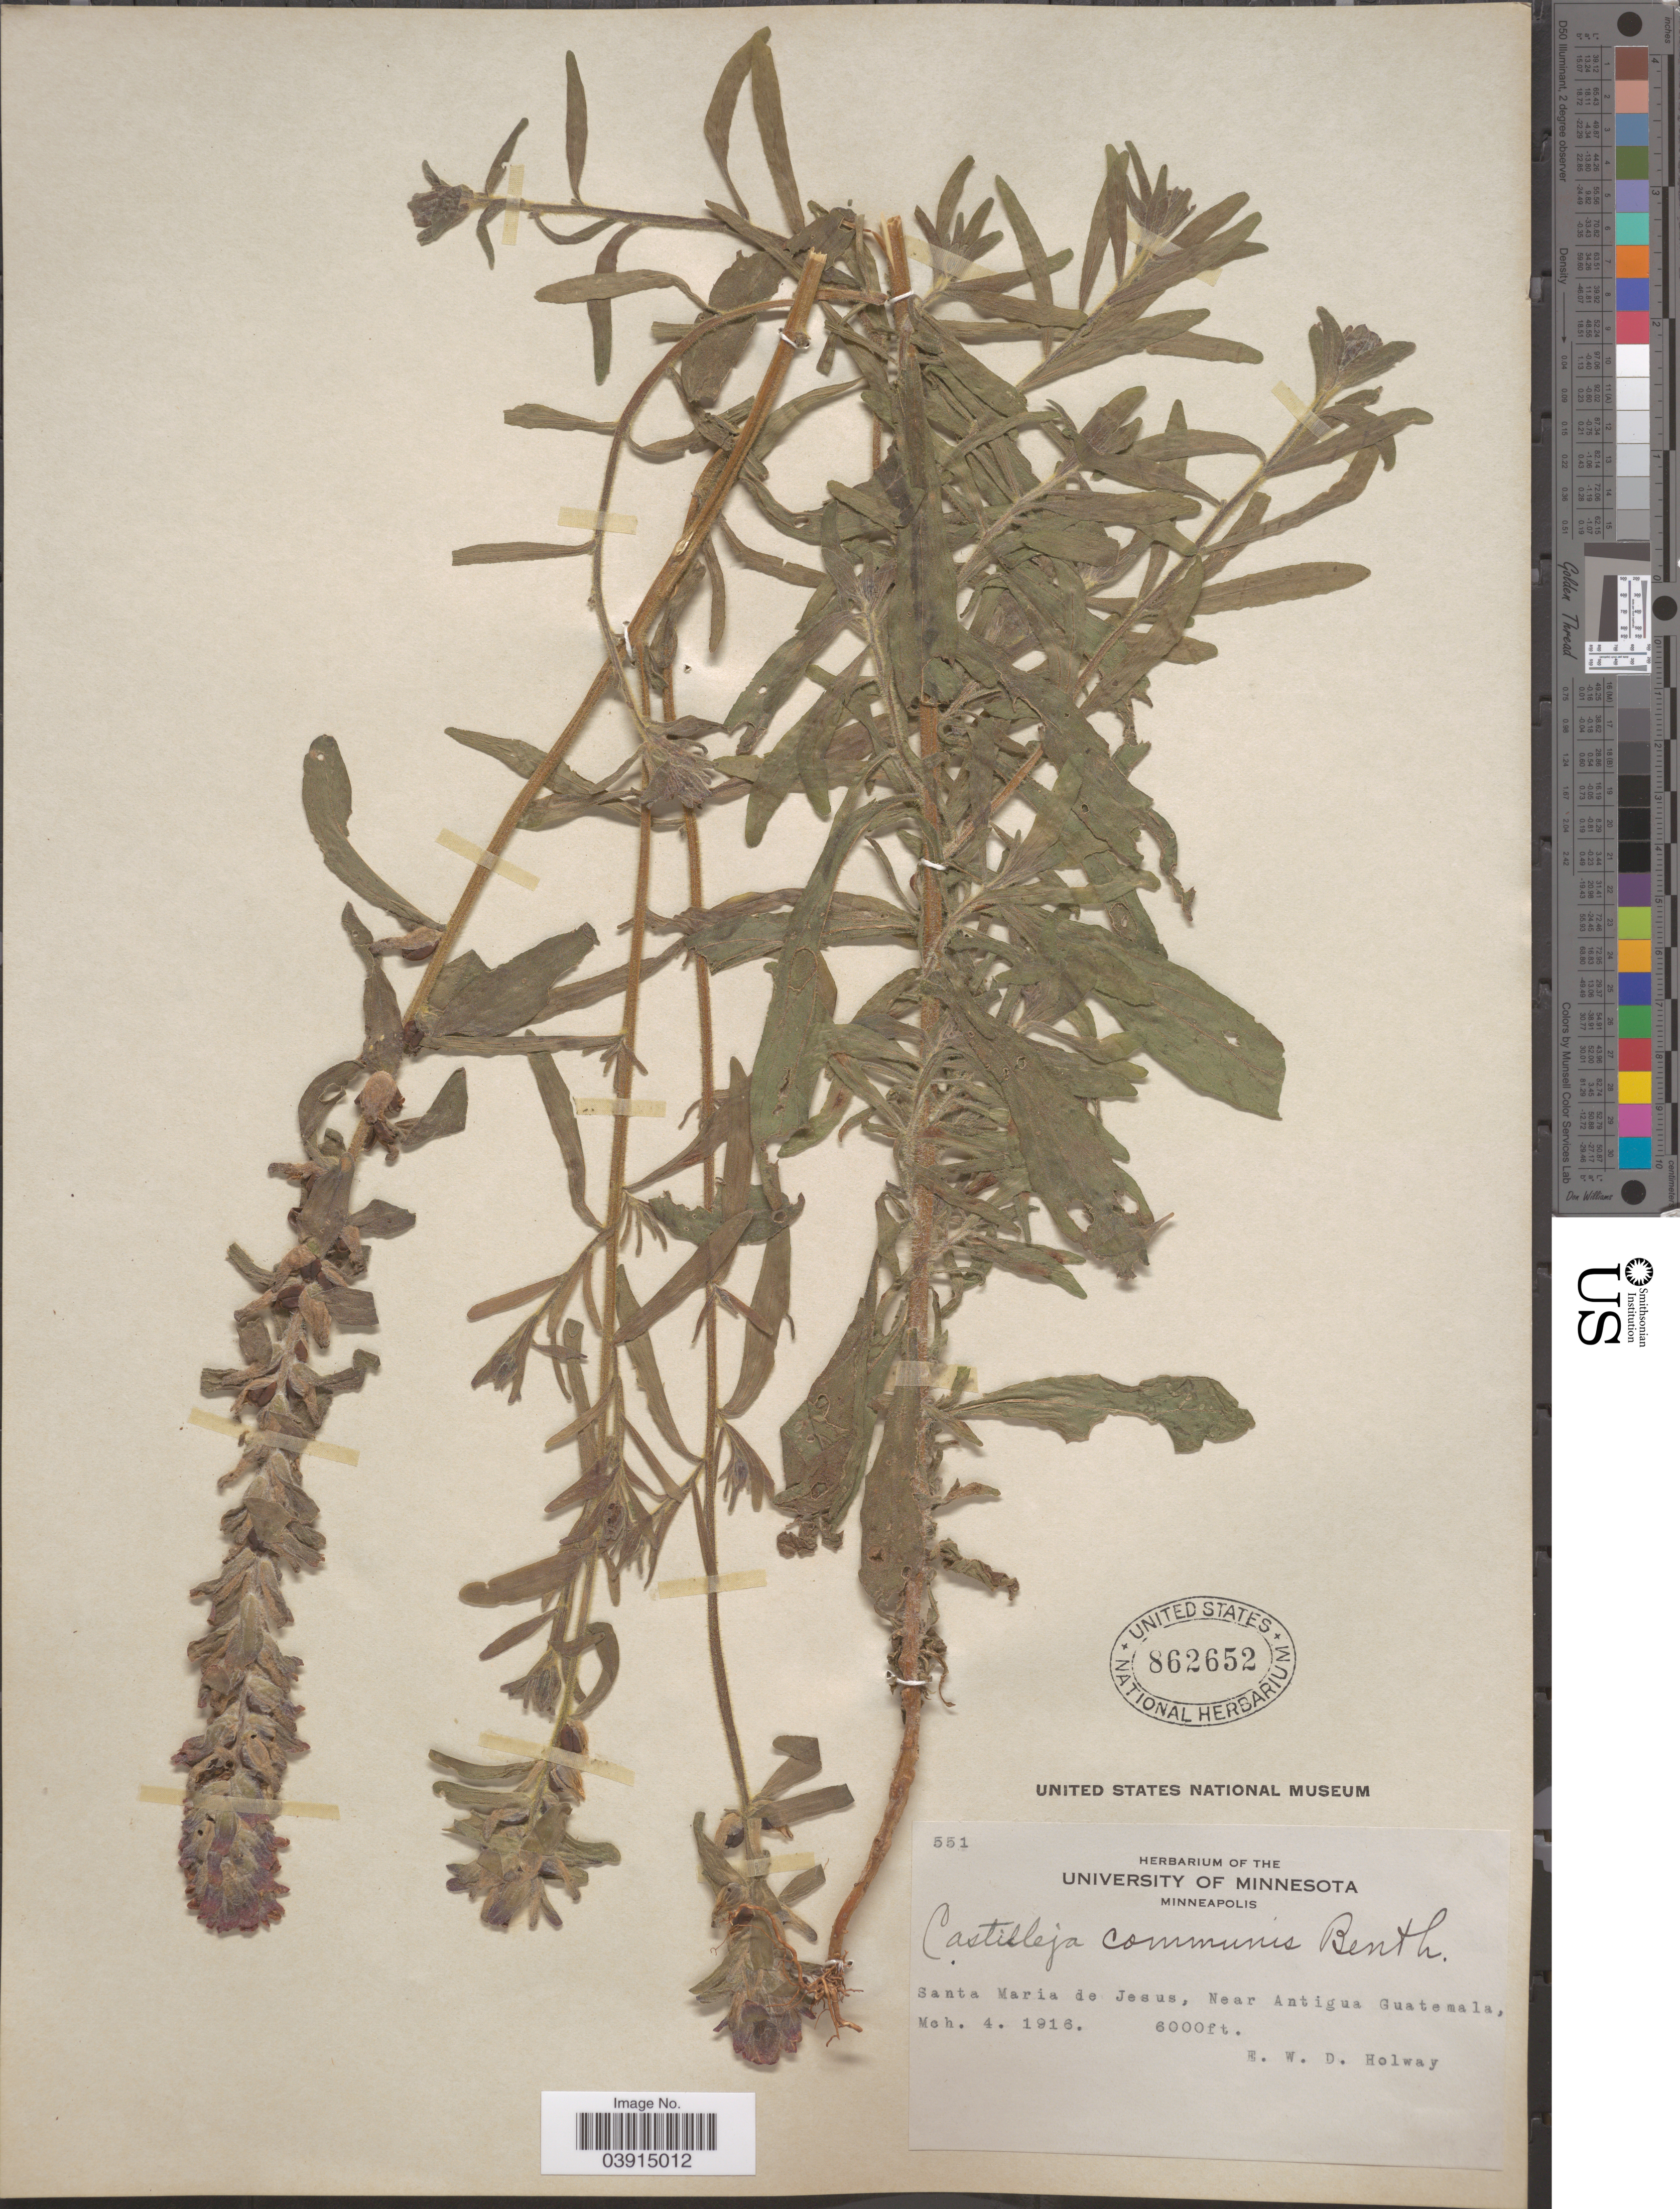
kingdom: Plantae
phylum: Tracheophyta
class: Magnoliopsida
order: Lamiales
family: Orobanchaceae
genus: Castilleja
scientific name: Castilleja arvensis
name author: Schltdl. & Cham.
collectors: E. W. D. Holway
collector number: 551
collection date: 1916-03-04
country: Guatemala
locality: Santa Maria de Jesus, Near Antigua Guatemala.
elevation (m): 1829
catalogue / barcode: US 862652